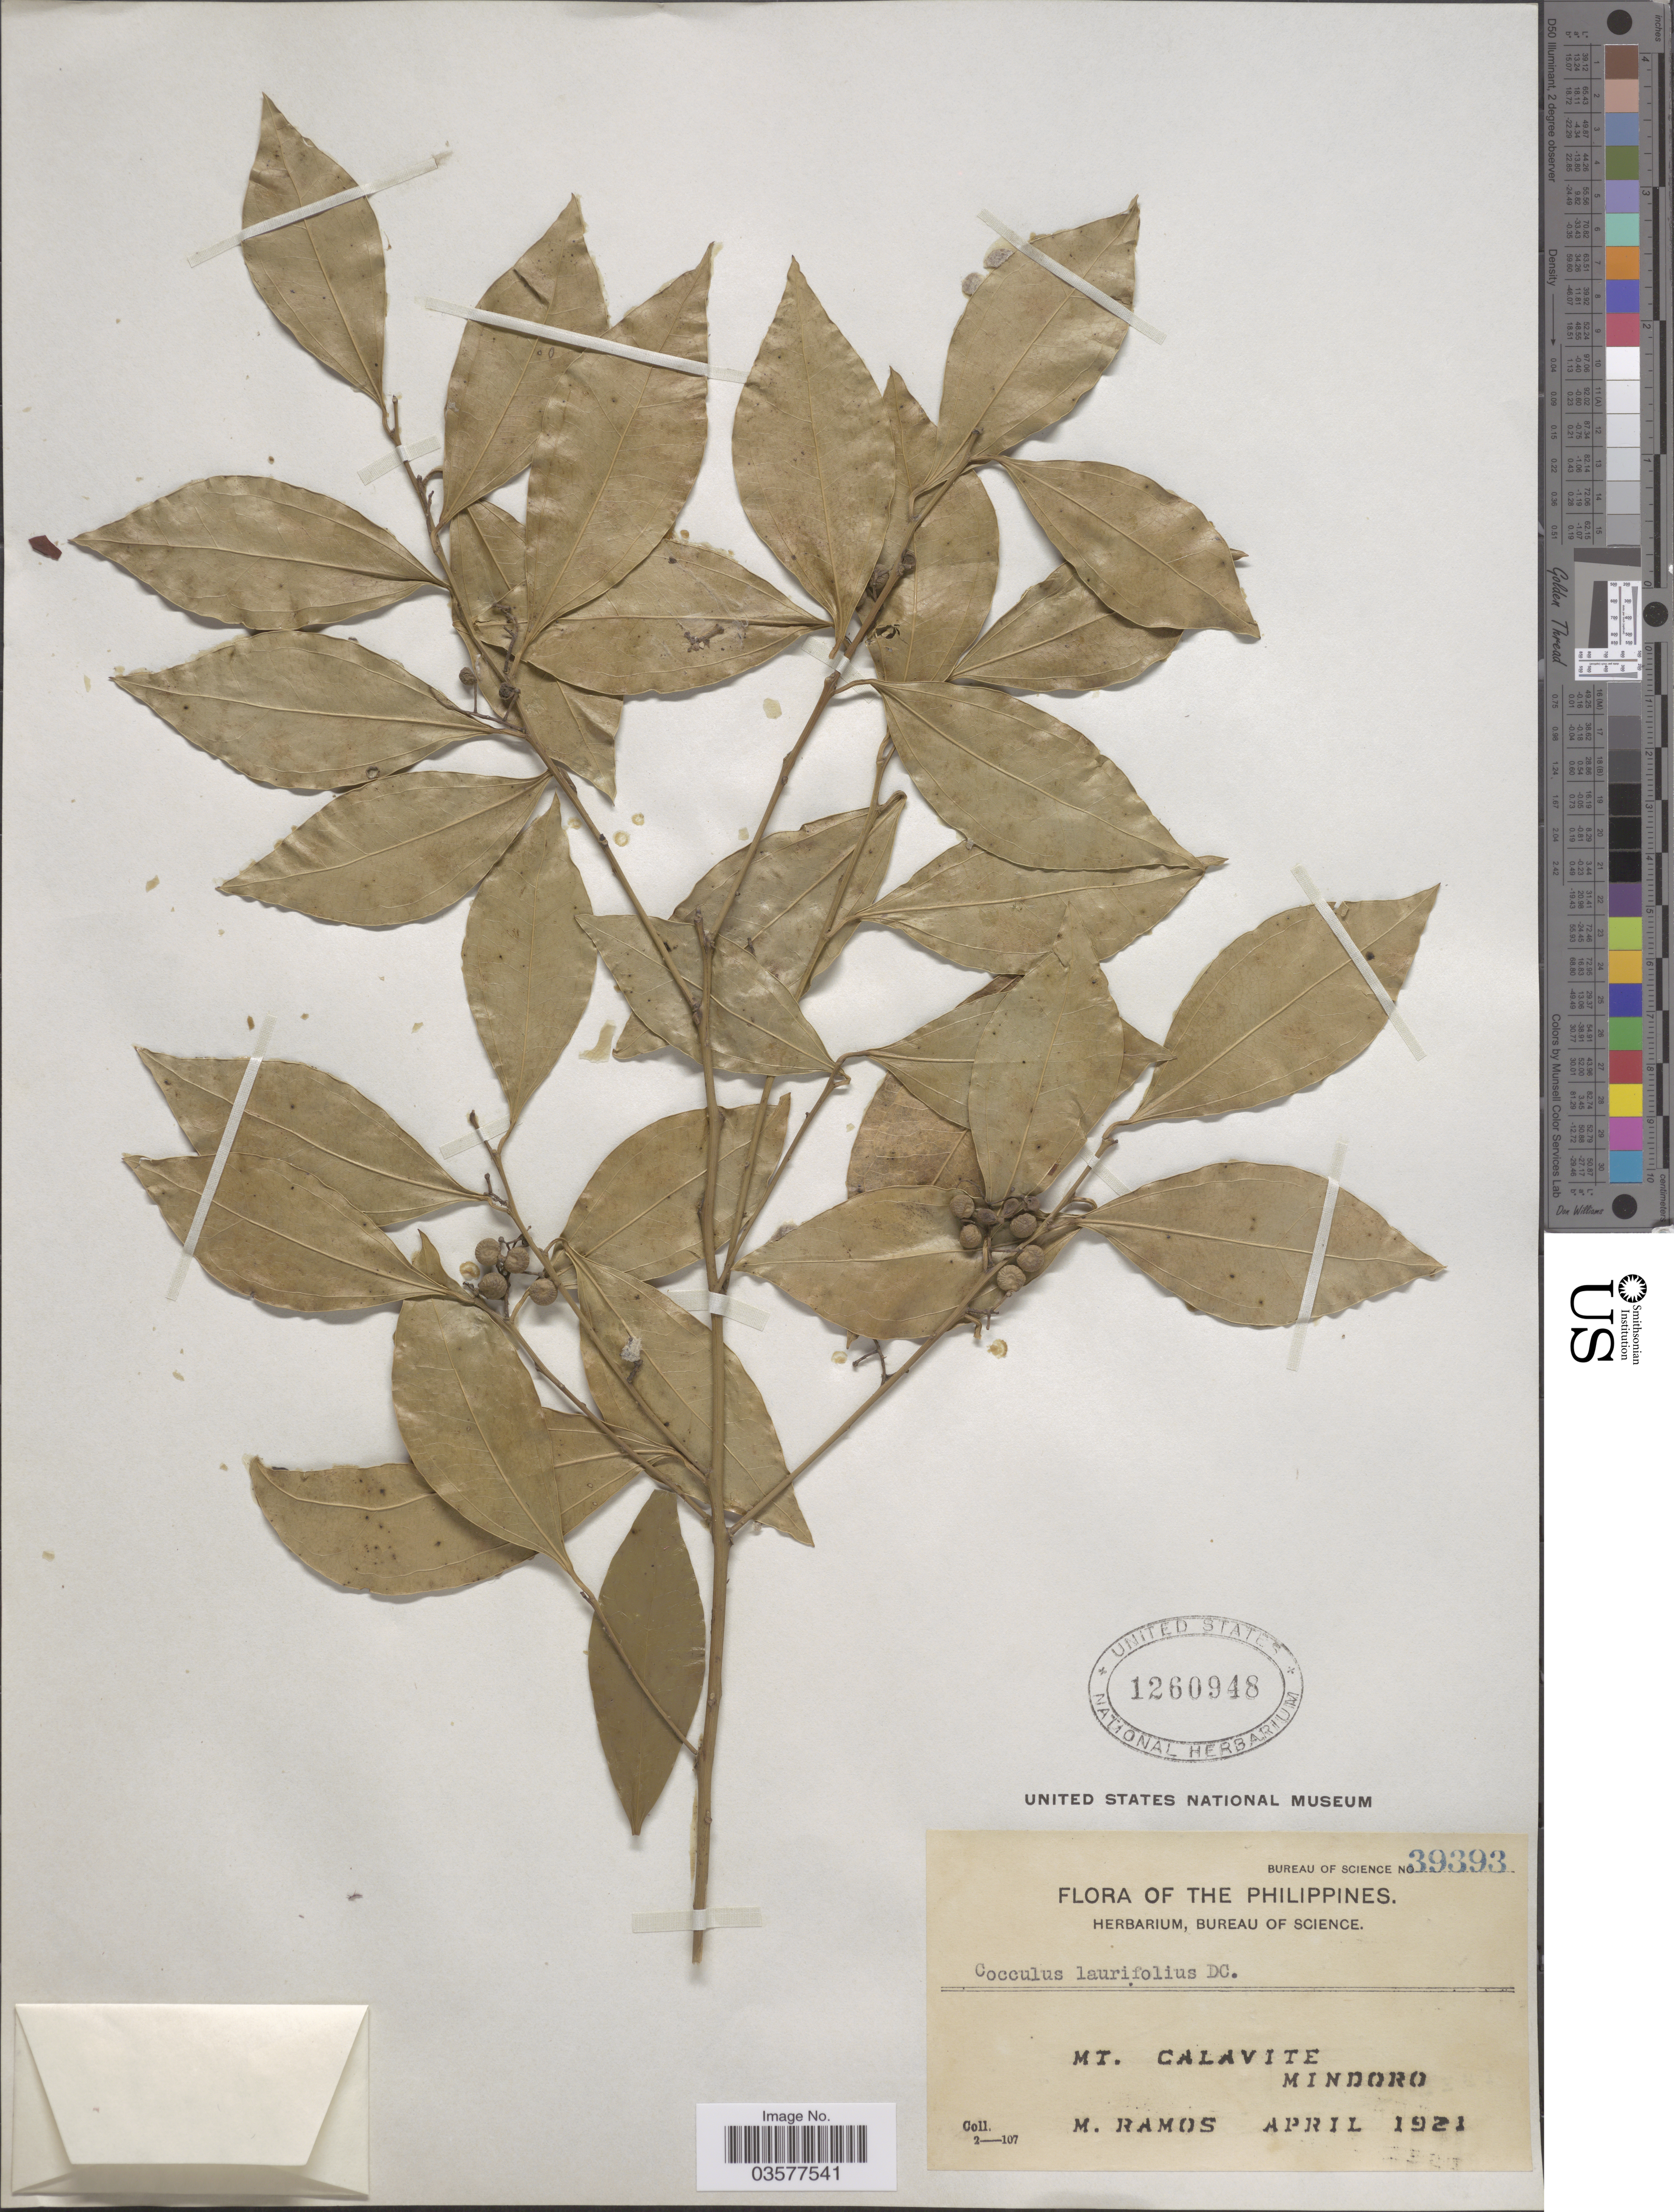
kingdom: Plantae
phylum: Tracheophyta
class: Magnoliopsida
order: Ranunculales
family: Menispermaceae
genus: Cocculus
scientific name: Cocculus laurifolius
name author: DC.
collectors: M. Ramos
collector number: Bureau of Science 39393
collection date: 1921-04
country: Philippines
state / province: Mimaropa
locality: Mt. Calavite. Mindoro.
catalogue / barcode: US 1260948